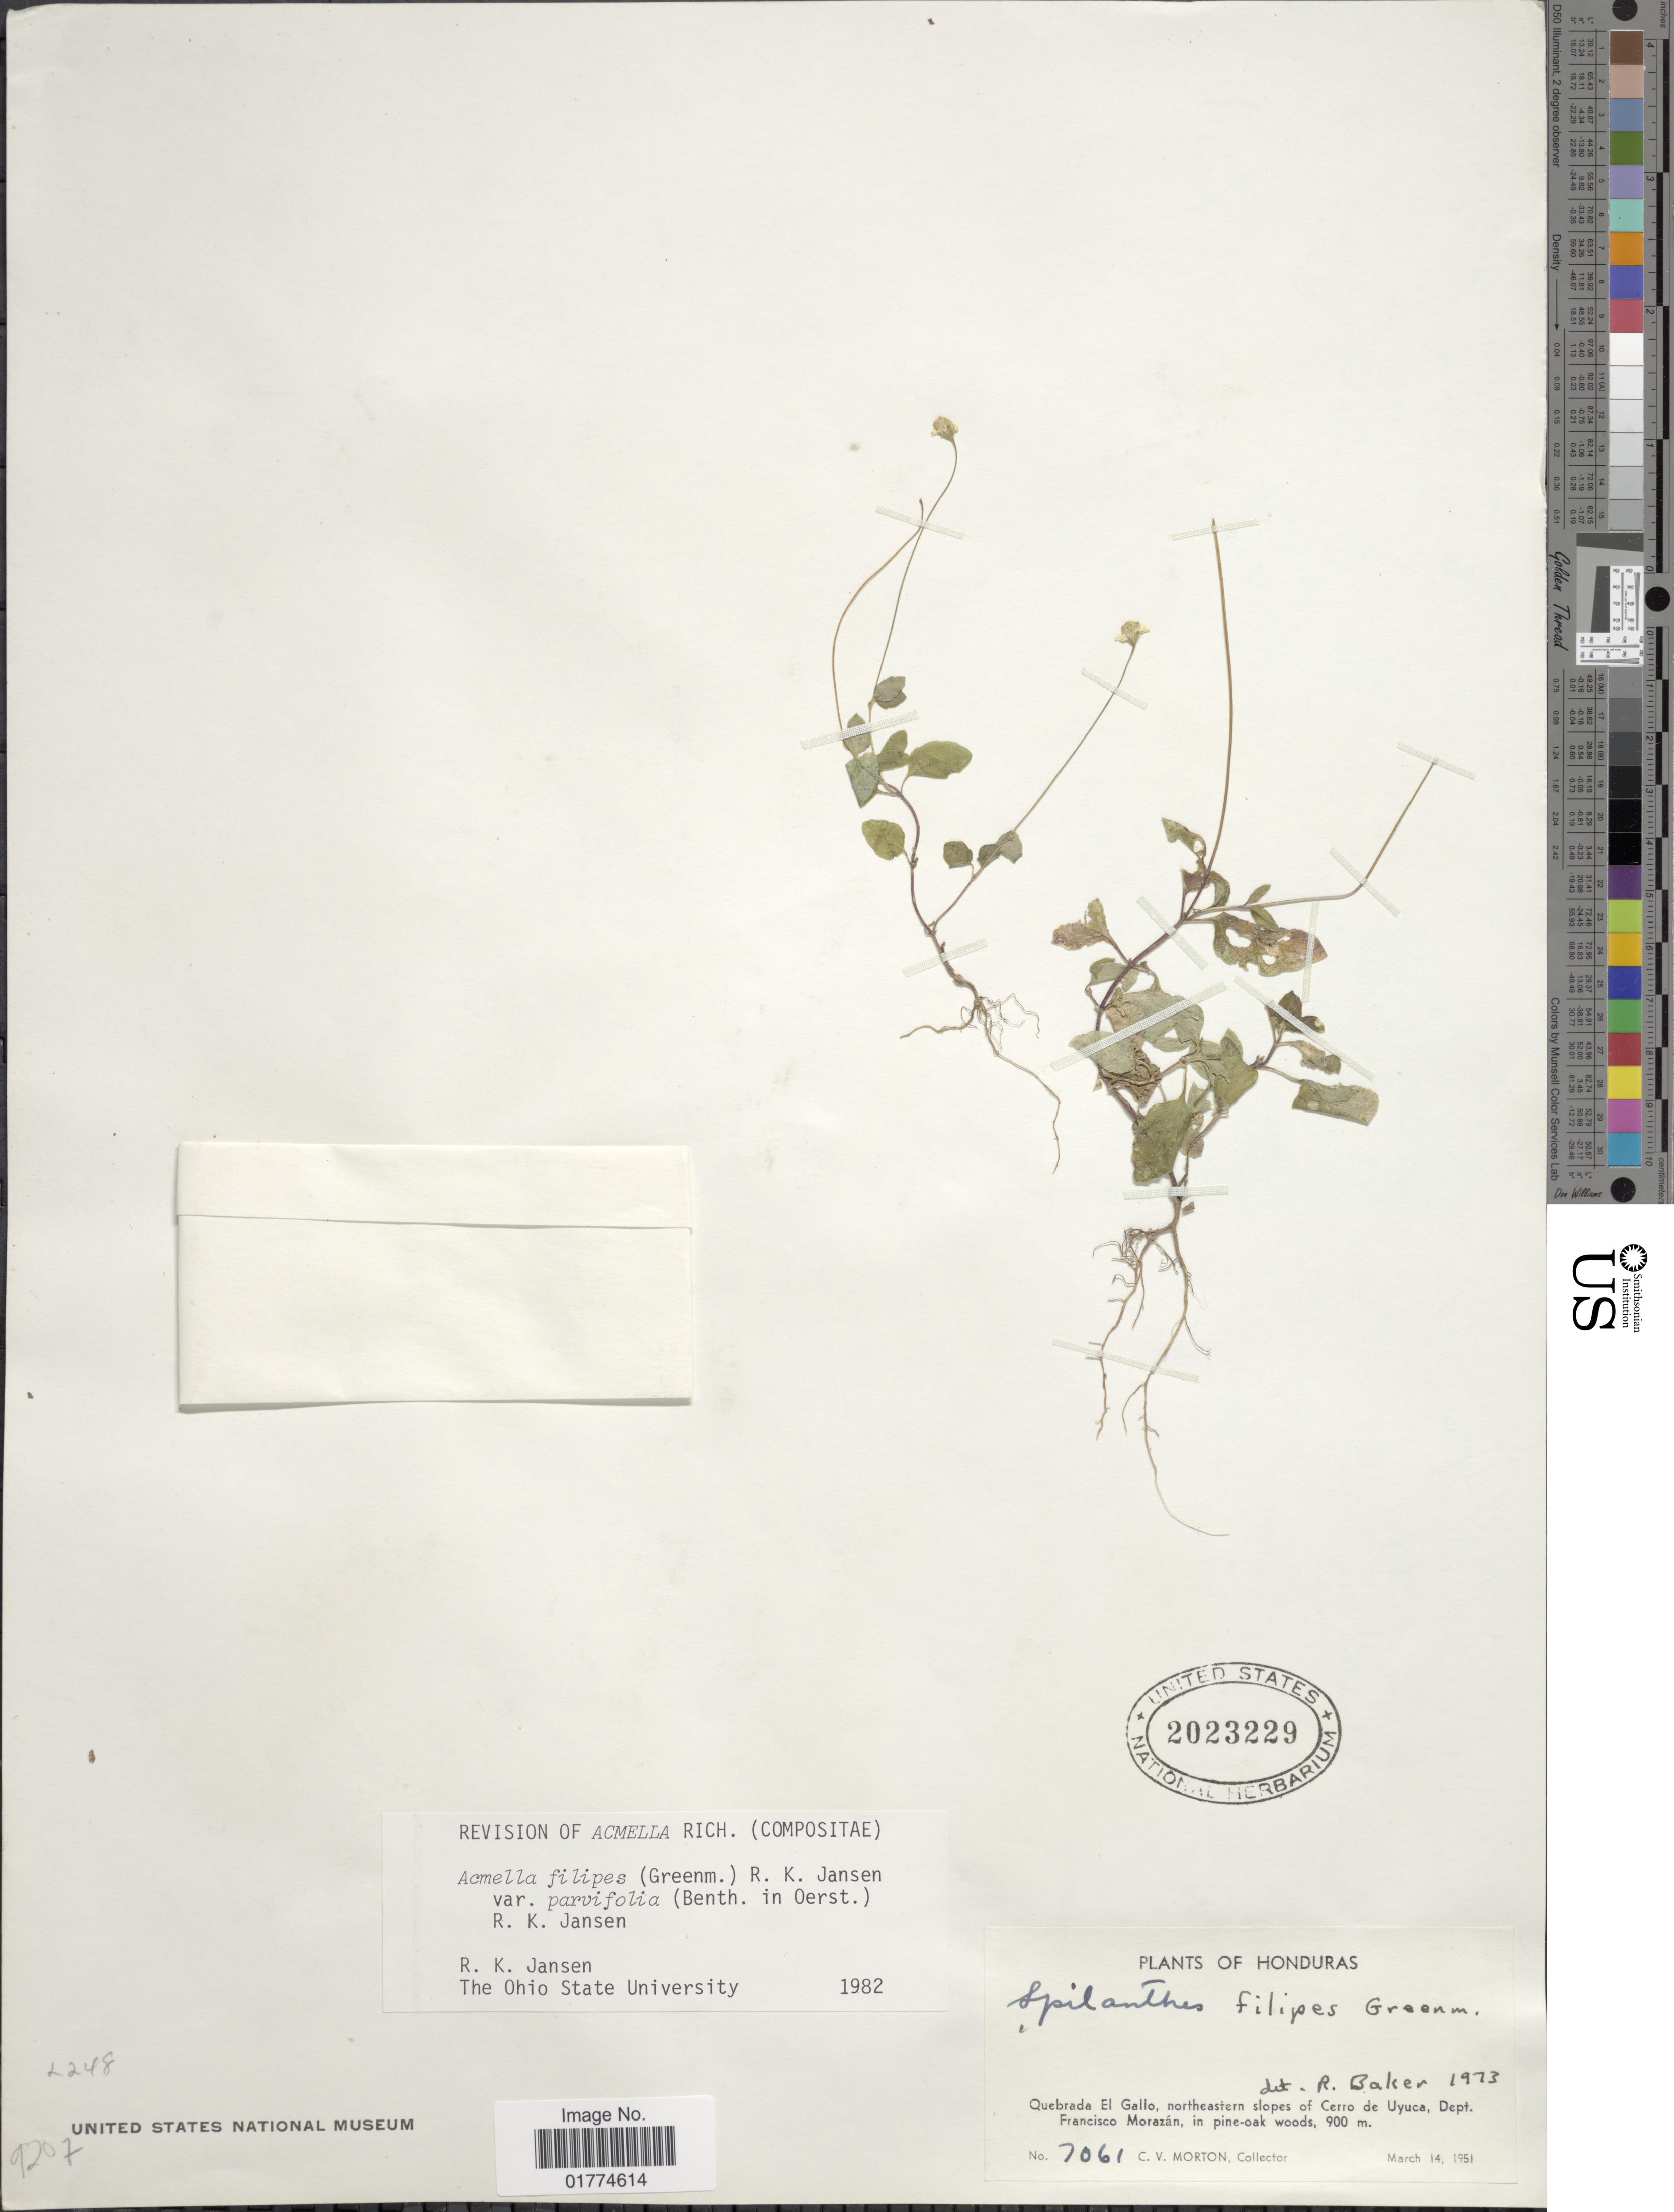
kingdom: Plantae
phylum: Tracheophyta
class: Magnoliopsida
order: Asterales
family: Asteraceae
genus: Acmella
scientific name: Acmella filipes var. parvifolia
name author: (Greenm.) R.K. Jansen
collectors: C. V. Morton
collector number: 7061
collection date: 1951-03-14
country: Honduras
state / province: Fco. Morazán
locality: Quebrada El Gallo, northeastern slopes of Cerro de Uyuca, Dept. Francisco Morazán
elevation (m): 900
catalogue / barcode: US 2023229